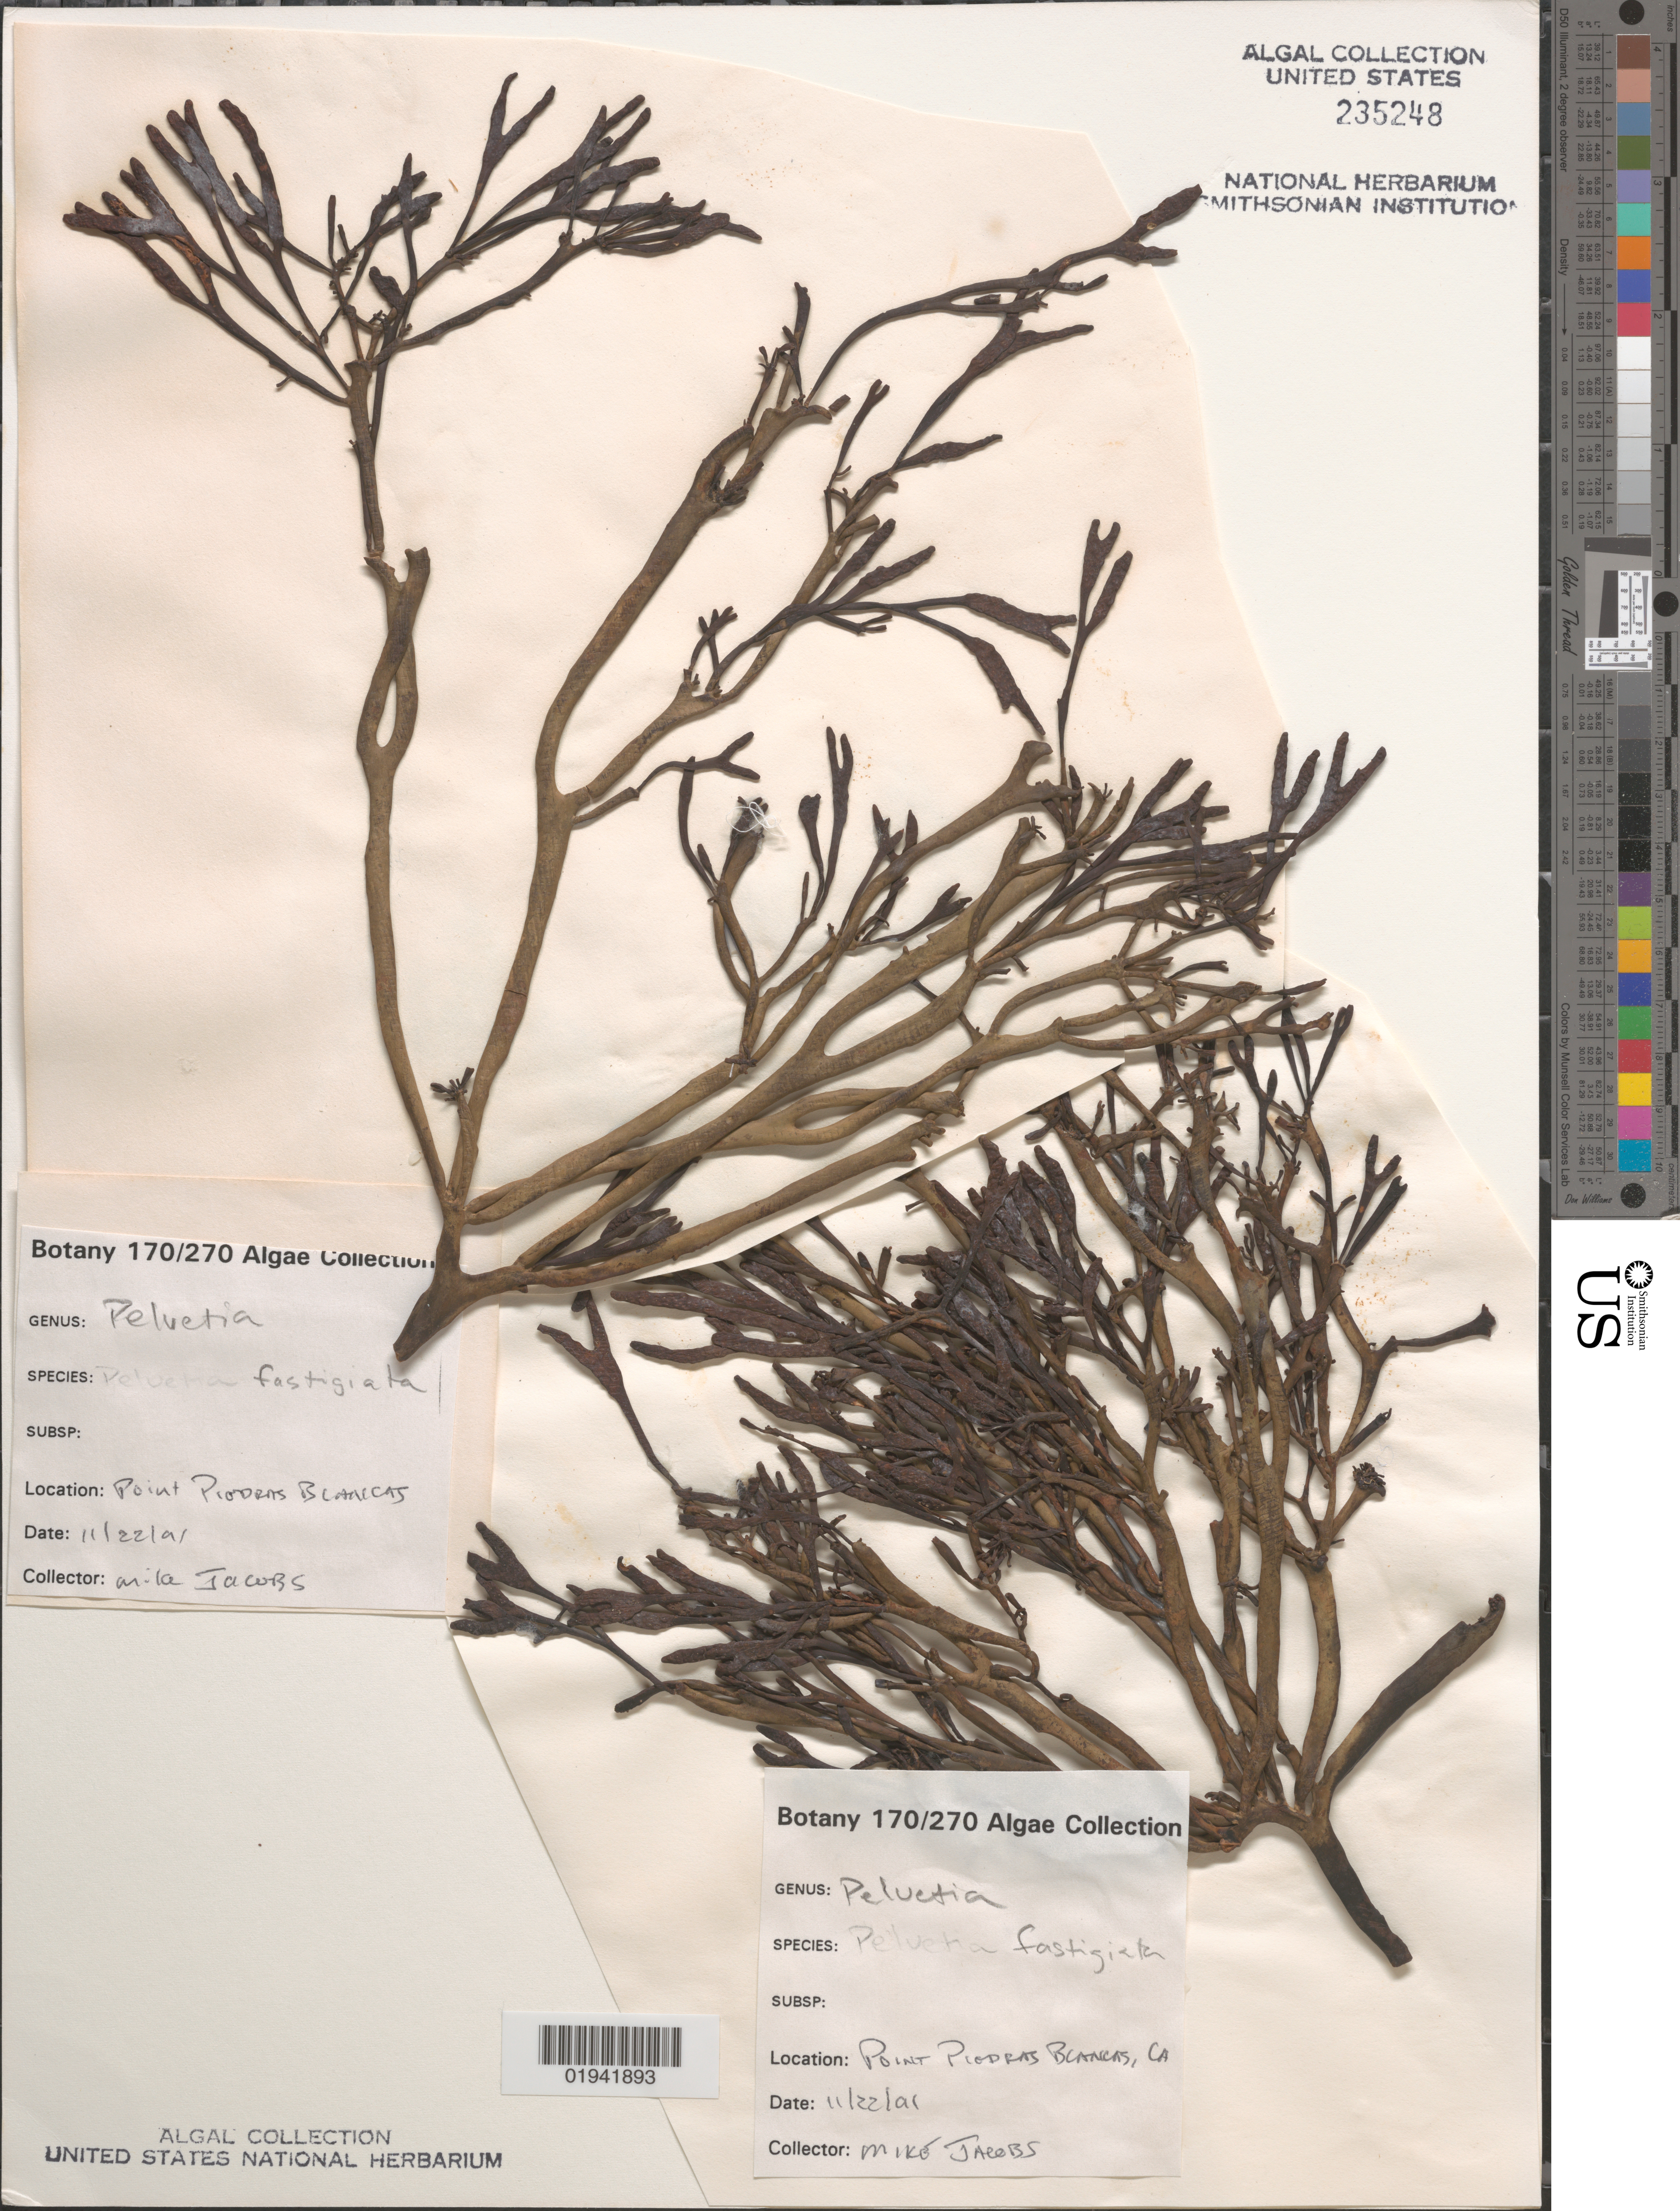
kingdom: Chromista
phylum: Ochrophyta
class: Phaeophyceae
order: Fucales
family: Fucaceae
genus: Silvetia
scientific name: Silvetia compressa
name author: (J. Agardh) E.A. Serrão et al.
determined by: Algae name updating Project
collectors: M. Jacobs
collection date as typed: Transcribed d/m/y: 22/11/91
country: United States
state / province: California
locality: Point Piedras Blancas.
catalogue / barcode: US 235248